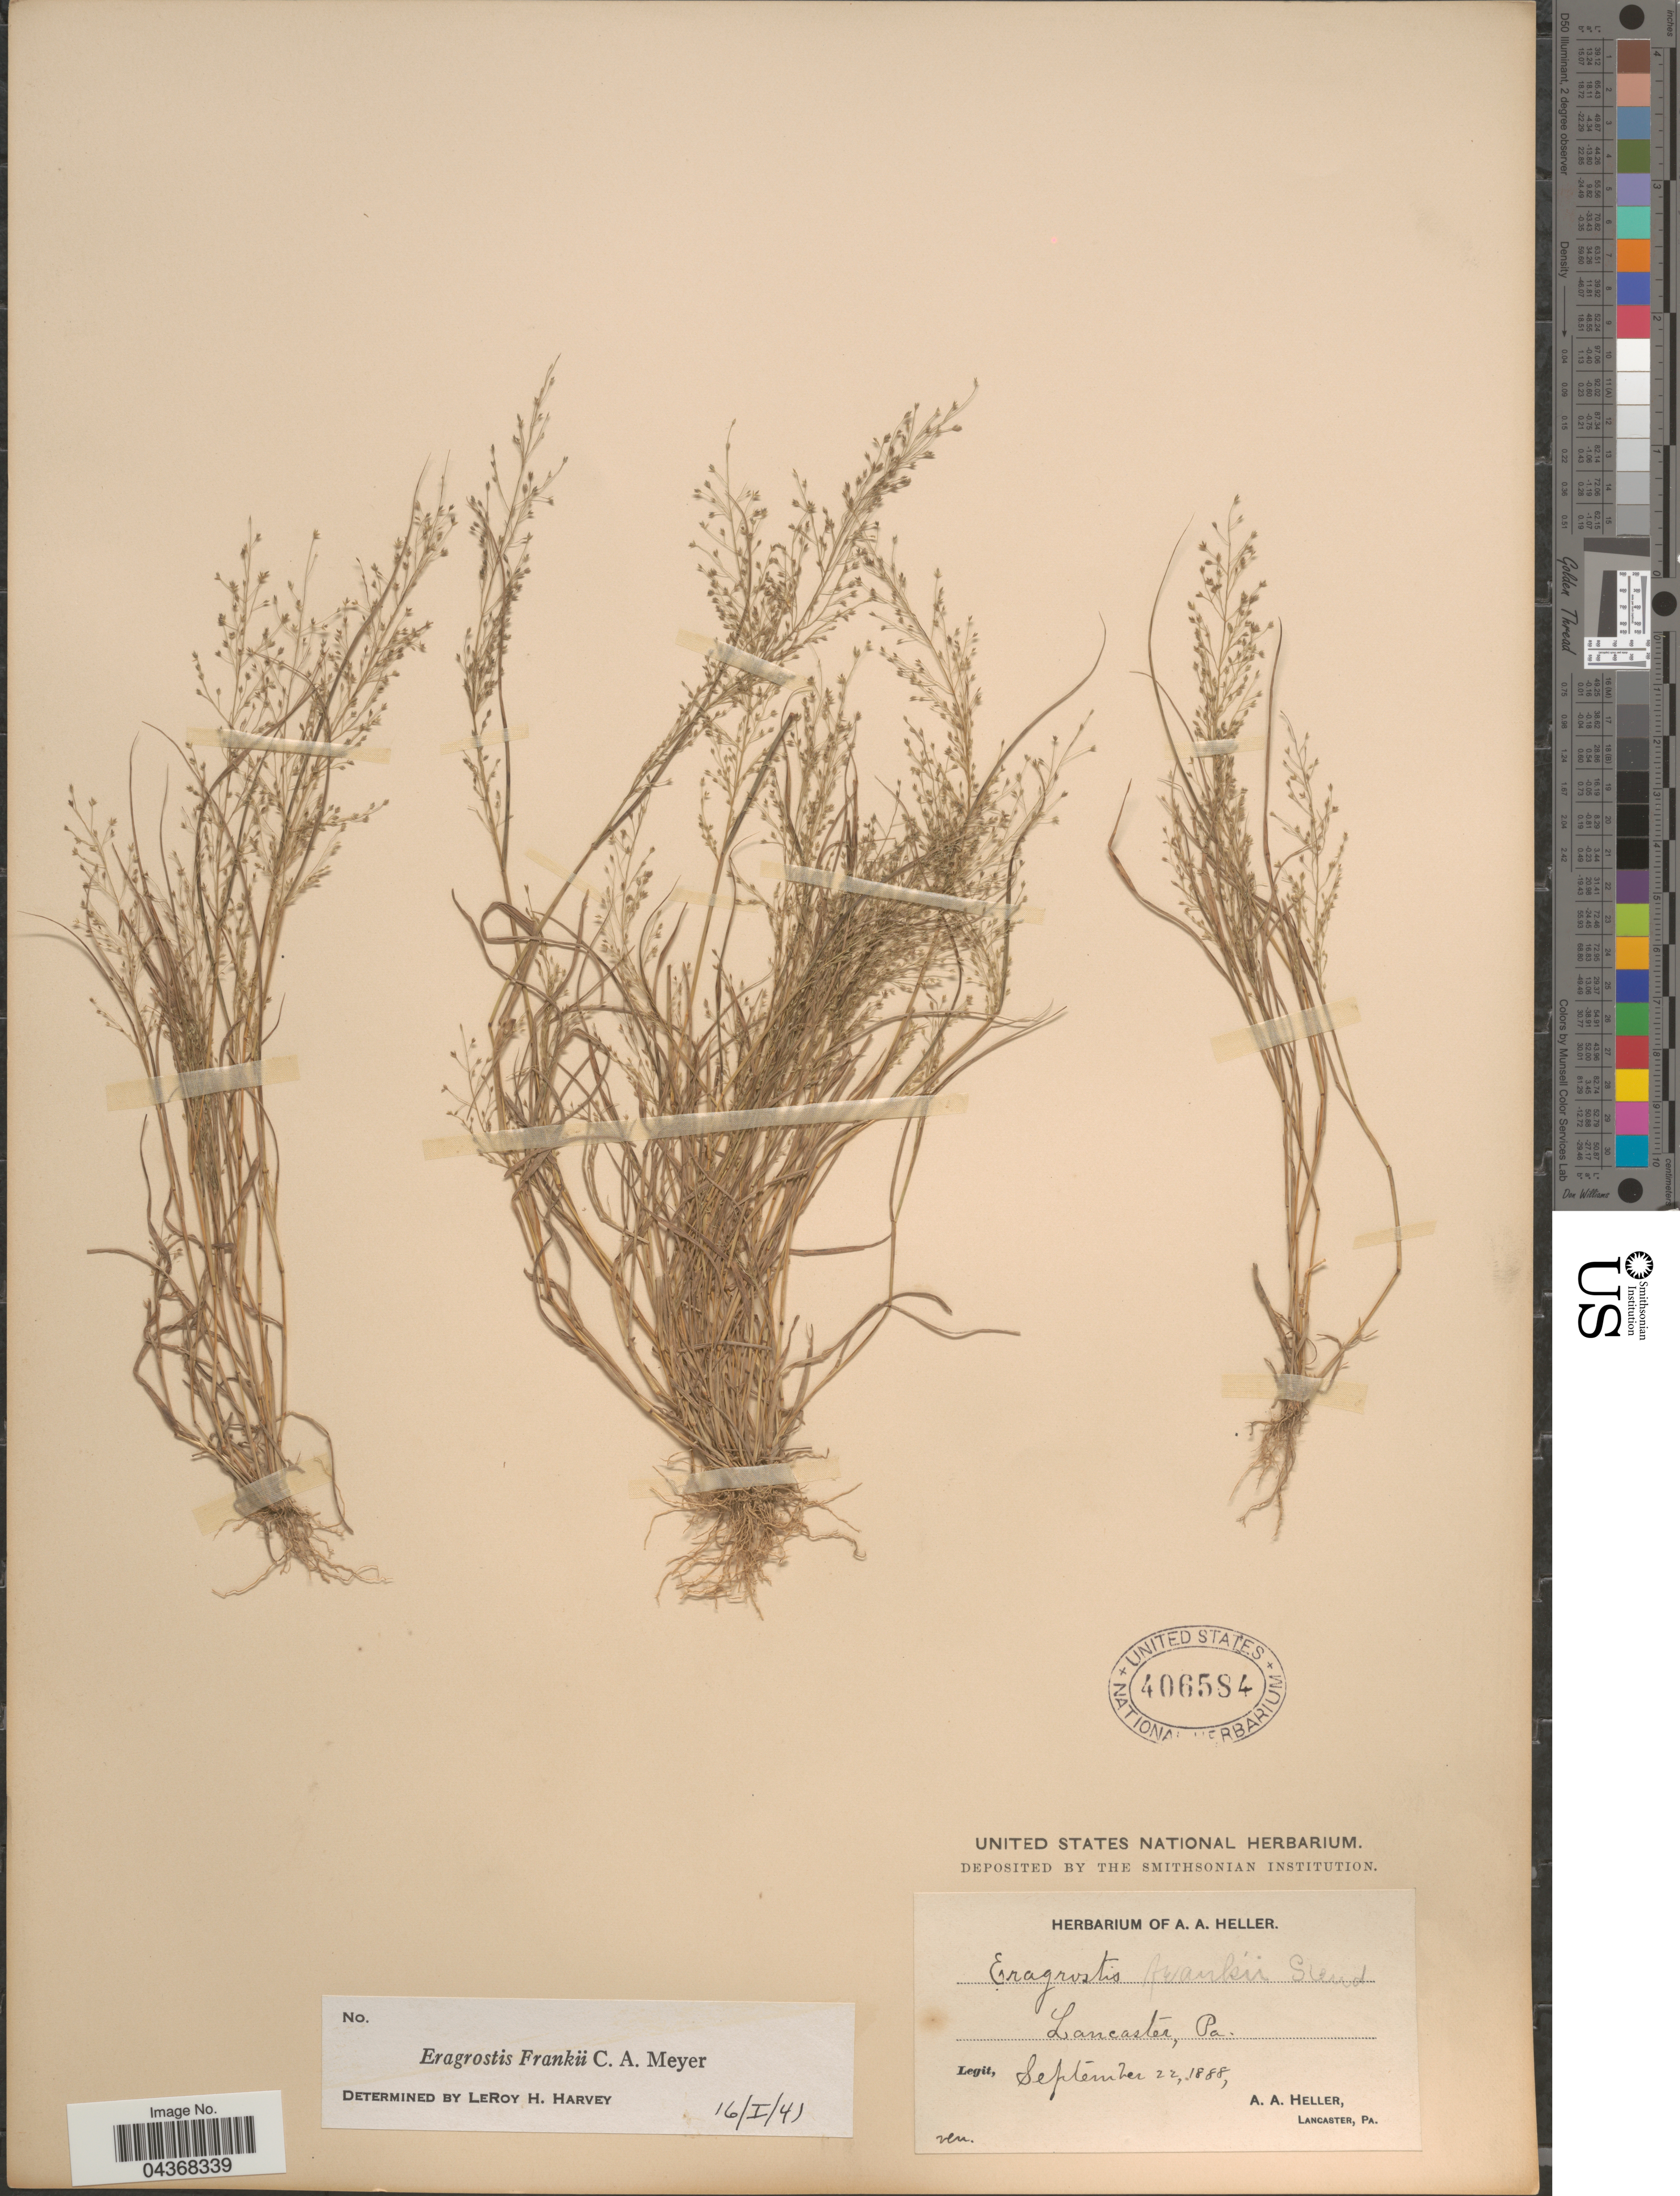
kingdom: Plantae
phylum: Tracheophyta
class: Liliopsida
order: Poales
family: Poaceae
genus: Eragrostis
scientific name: Eragrostis frankii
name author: C.A. Mey. ex Steud.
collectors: A. A. Heller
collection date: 1888-09-22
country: United States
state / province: Pennsylvania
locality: Lancaster.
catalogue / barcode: US 406584